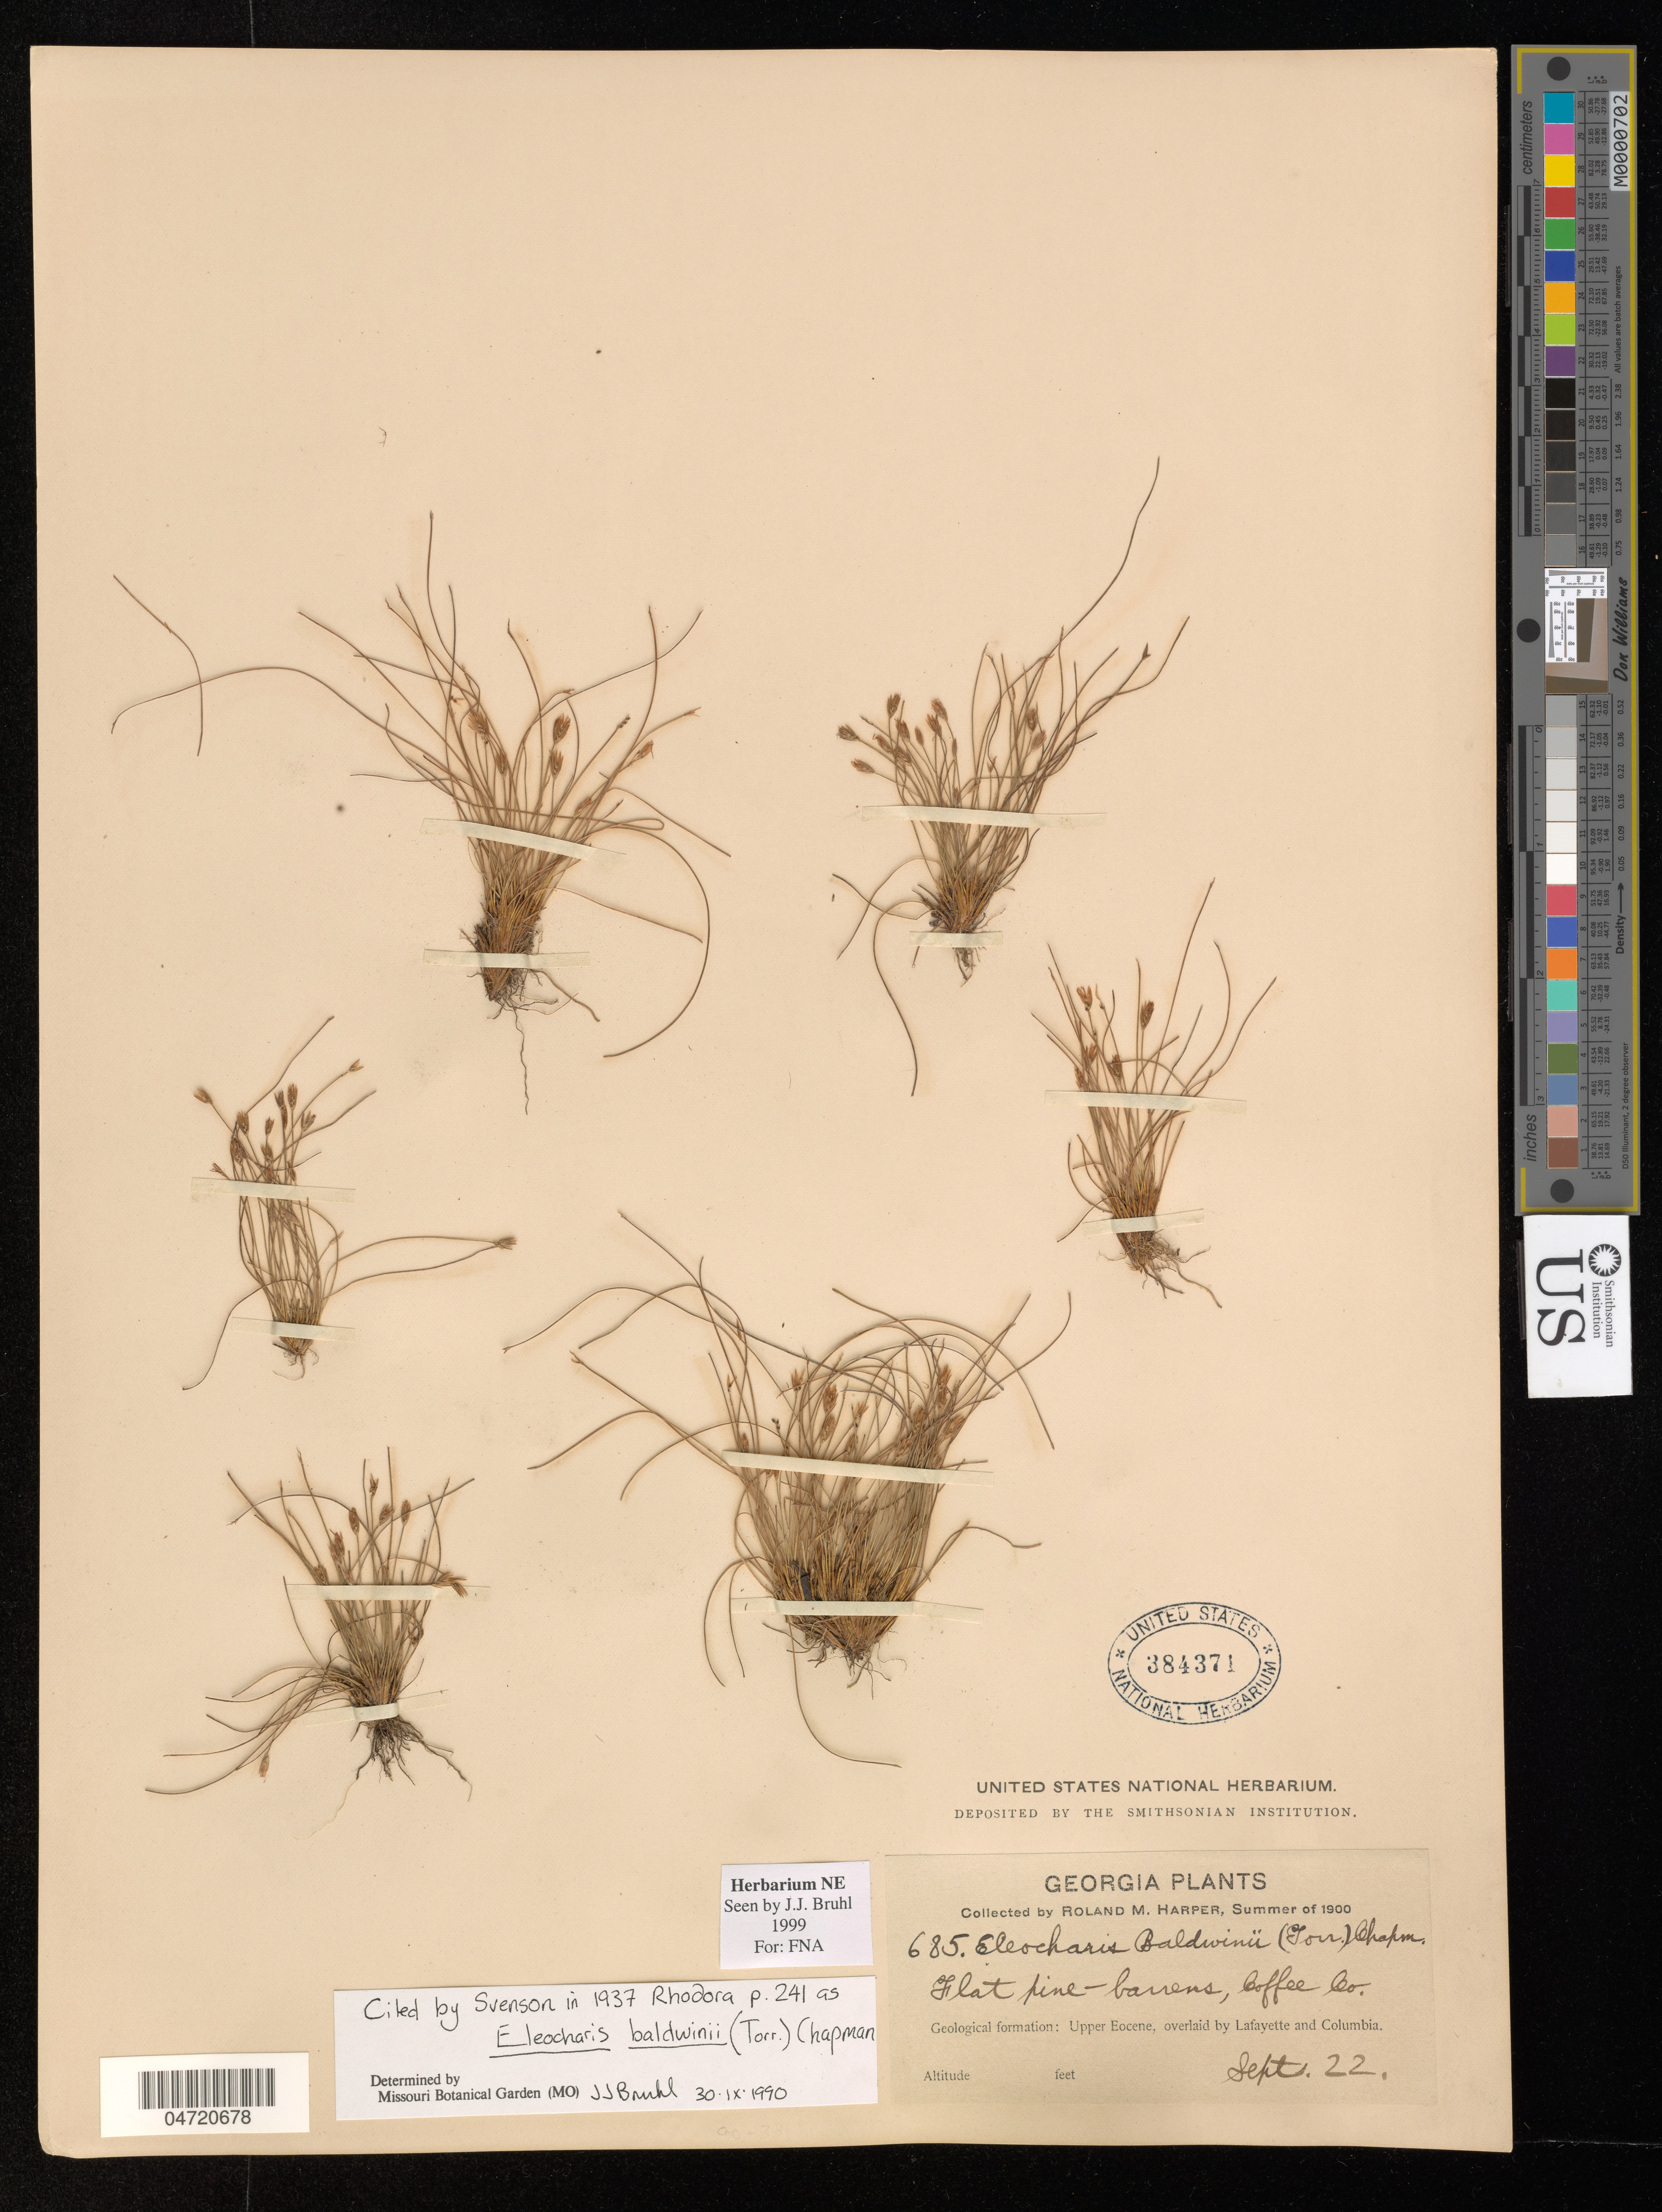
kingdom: Plantae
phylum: Tracheophyta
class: Liliopsida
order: Poales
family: Cyperaceae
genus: Eleocharis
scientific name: Eleocharis baldwinii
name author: (Torr.) Chapm.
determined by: Bruhl, J. J., (NE), University of New England (AUSTRALIA)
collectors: R. M. Harper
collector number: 685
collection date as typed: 22 Sep 1900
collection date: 1900-09-22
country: United States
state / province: Georgia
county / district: Coffee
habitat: Flat pine-barrens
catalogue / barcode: US 384371